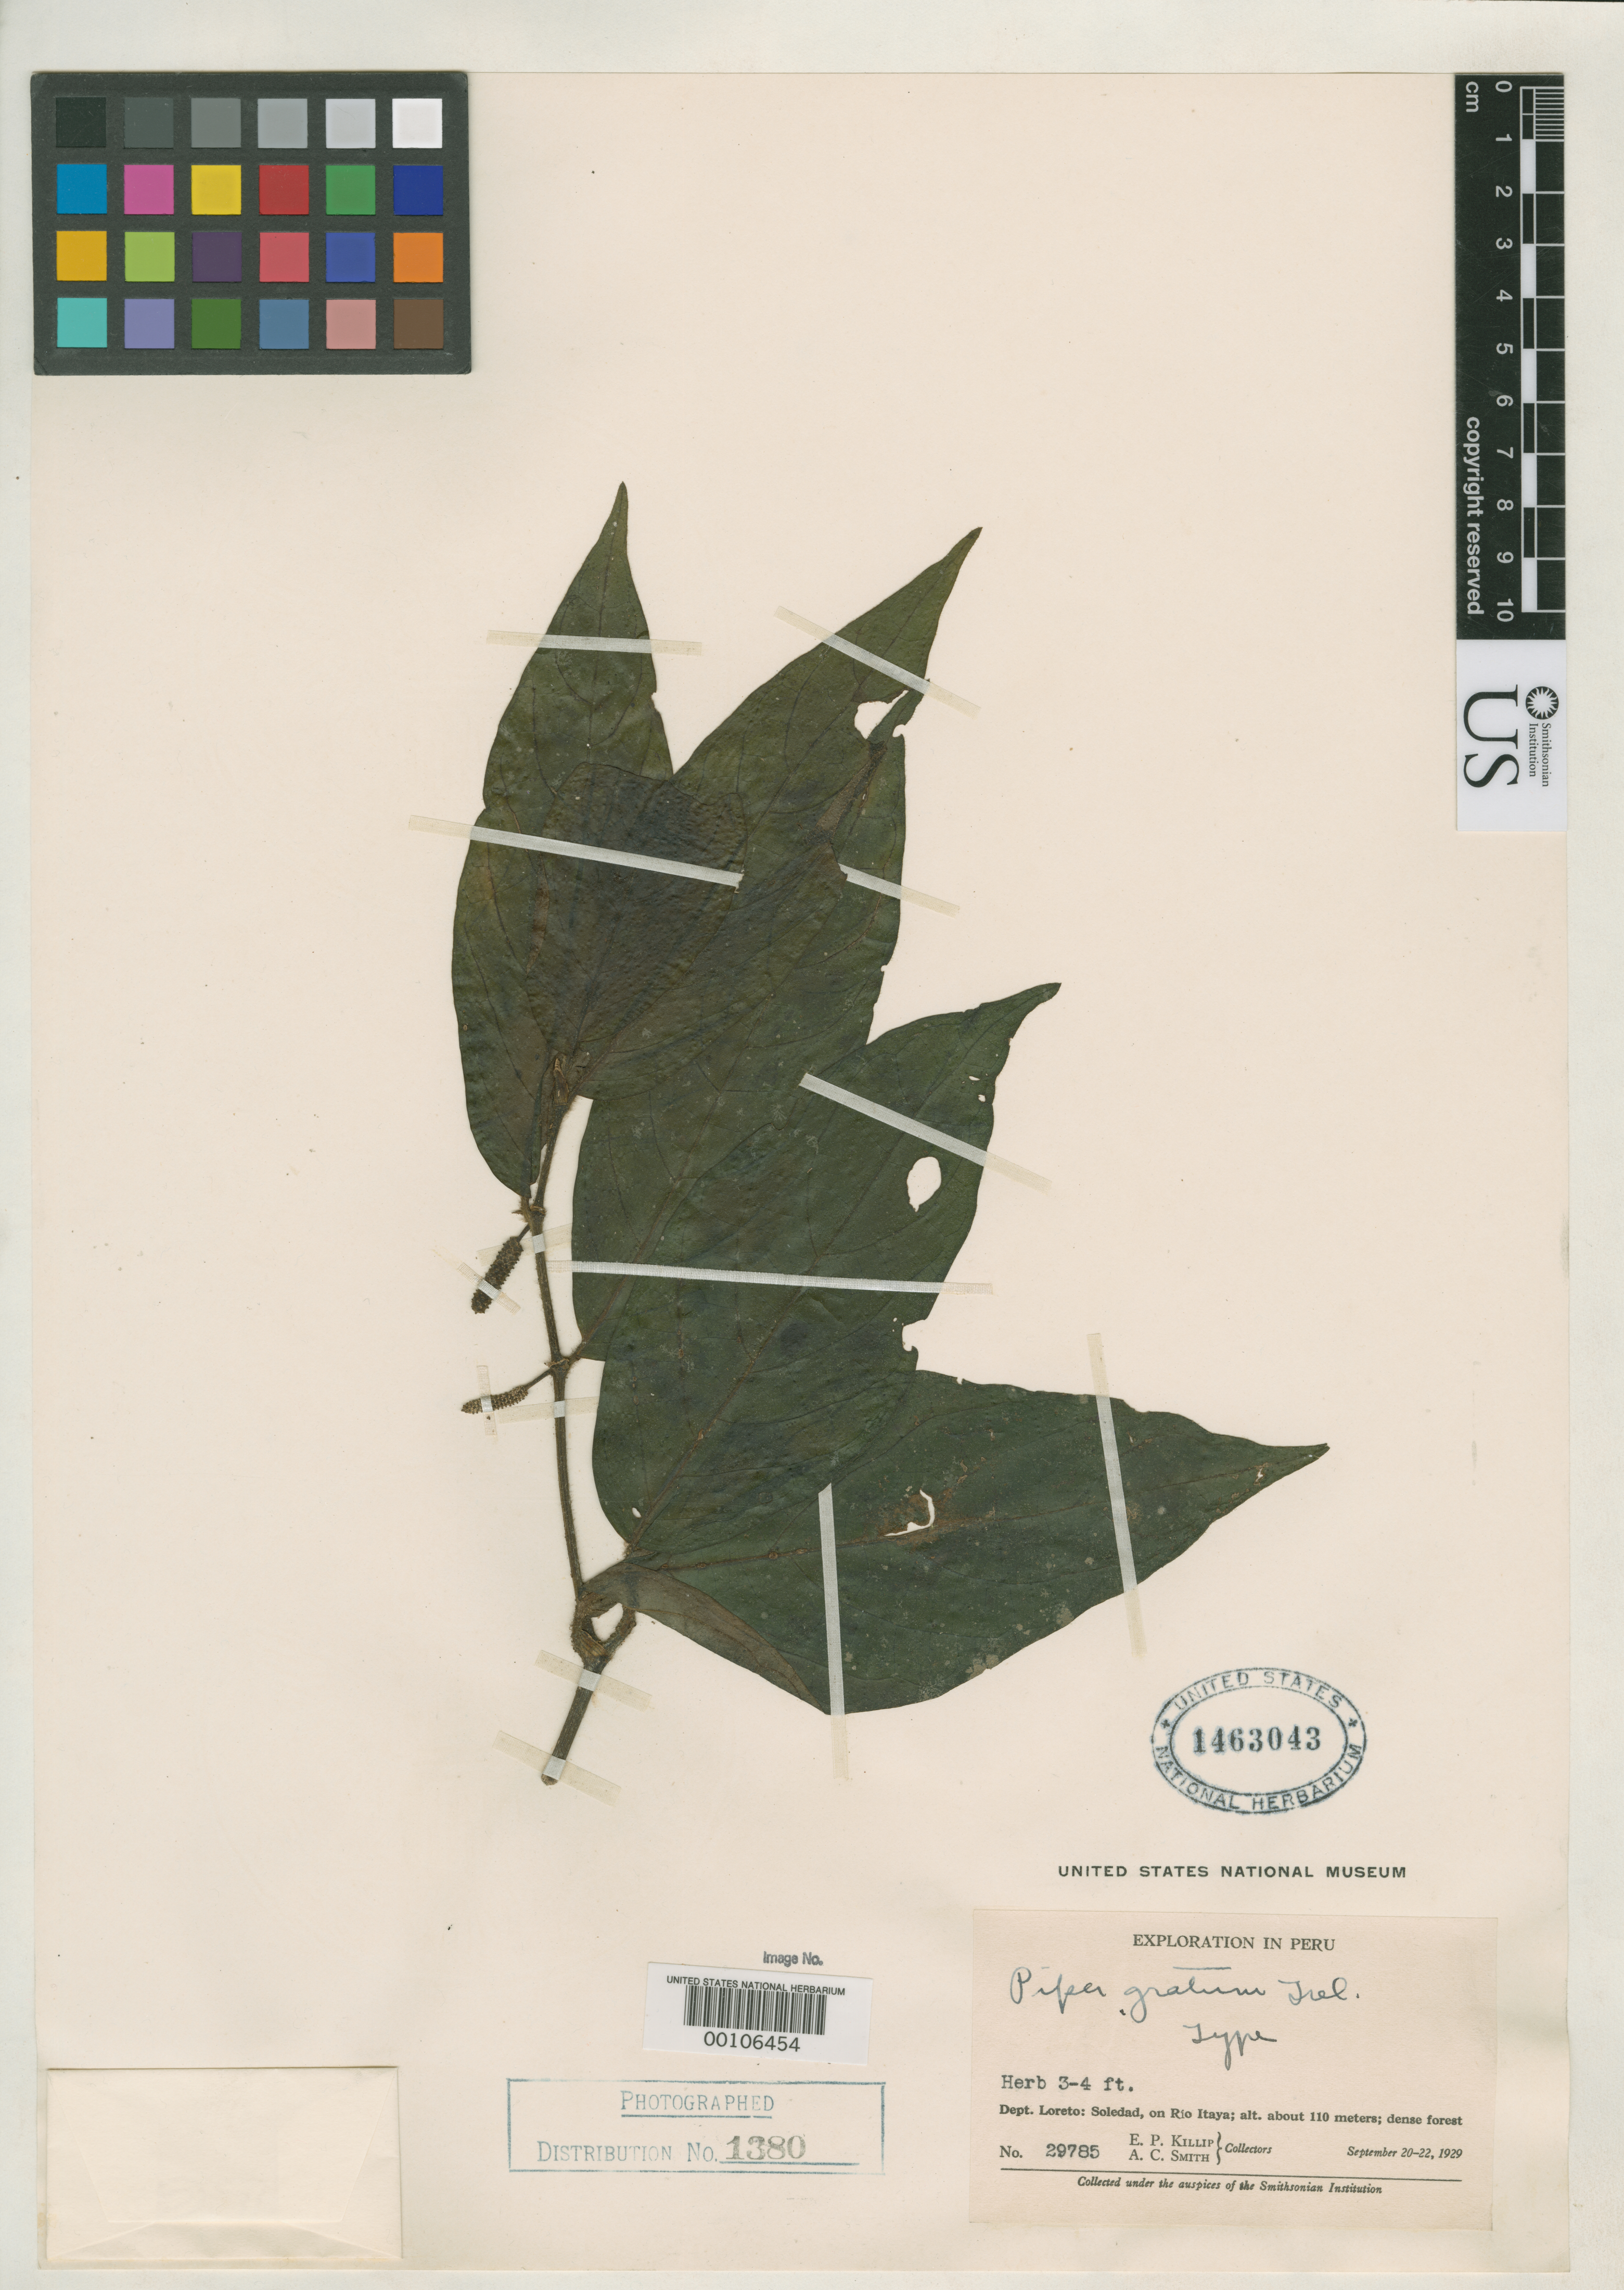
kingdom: Plantae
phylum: Tracheophyta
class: Magnoliopsida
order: Piperales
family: Piperaceae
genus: Piper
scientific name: Piper gratum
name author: Trel. in J.F. Macbr.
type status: Holotype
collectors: E. P. Killip & A. C. Smith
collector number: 29785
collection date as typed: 20 Sep 1929 to 22 Sep 1929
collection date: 1929-09-20/1929-09-22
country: Peru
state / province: Loreto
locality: Soledad, Rio Itaya.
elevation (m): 110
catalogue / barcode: US 1463043